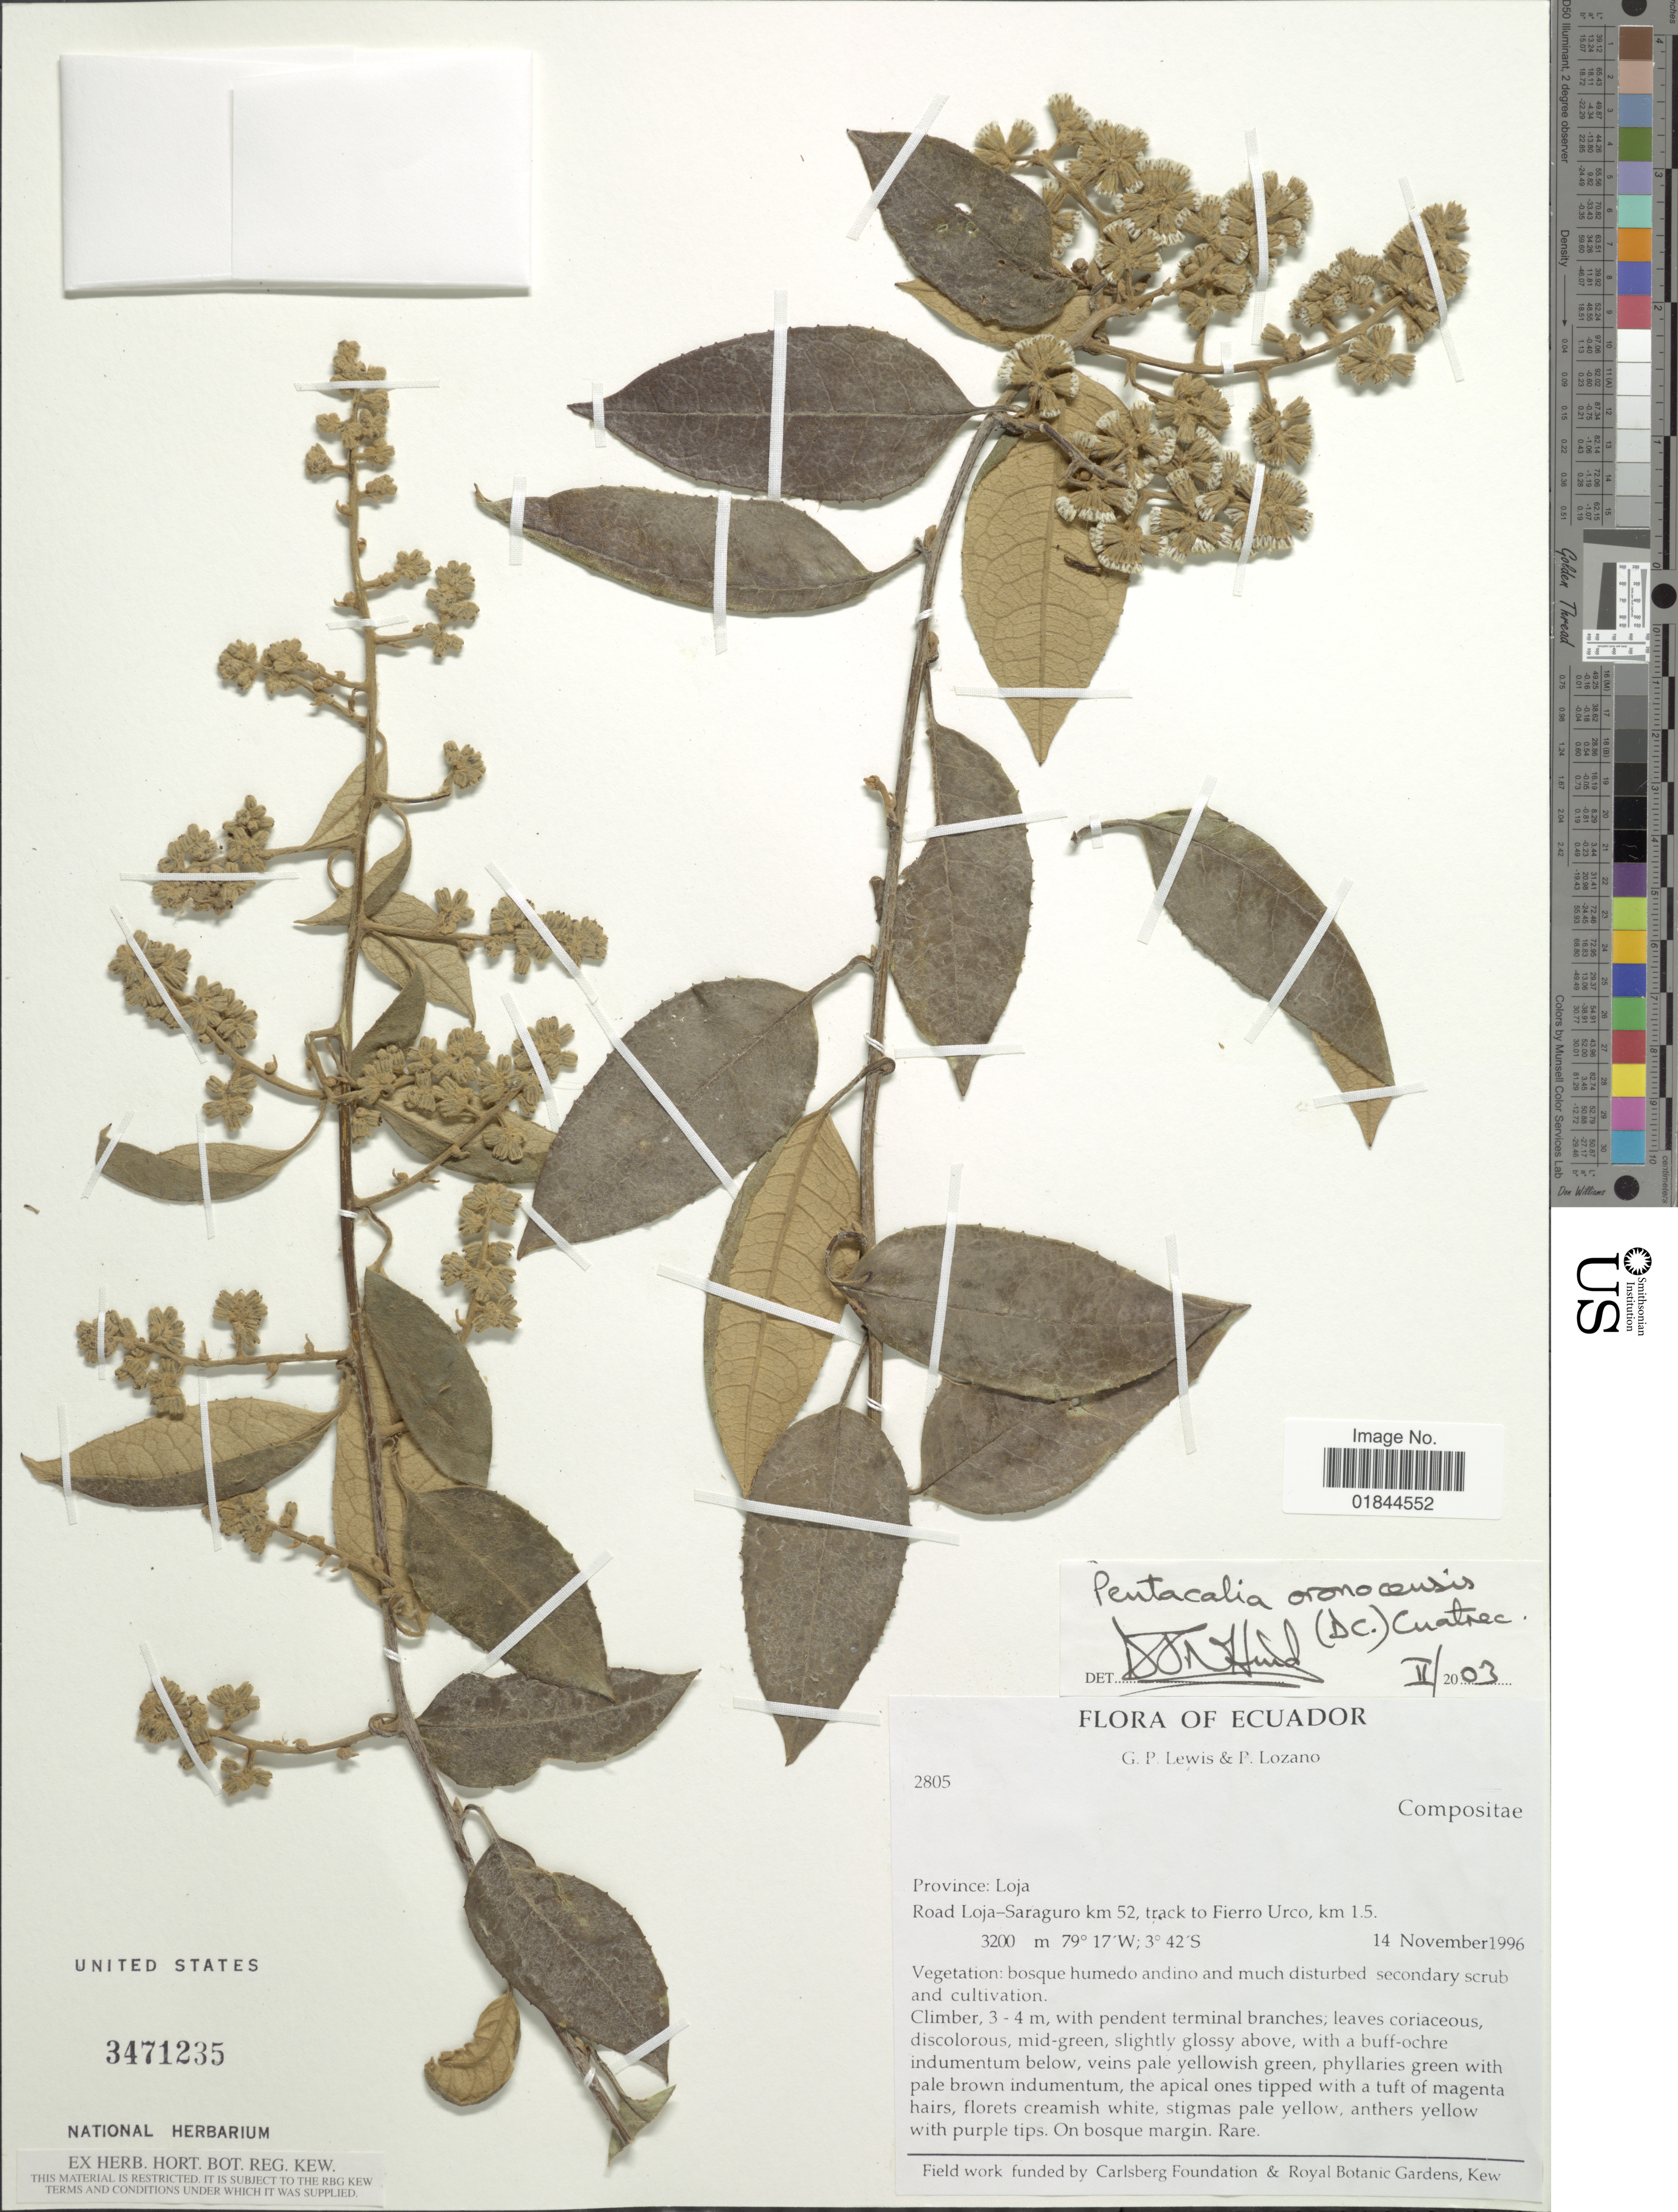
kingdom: Plantae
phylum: Tracheophyta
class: Magnoliopsida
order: Asterales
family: Asteraceae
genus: Pentacalia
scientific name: Pentacalia oronocensis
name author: (DC.) Cuatrec.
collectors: G. P. Lewis & P. Lozano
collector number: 2805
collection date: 1996-11-14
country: Ecuador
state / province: Loja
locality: Road Loja-Saraguro km 52, track to Fierro Urco, km 1.5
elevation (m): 3200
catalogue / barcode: US 3471235